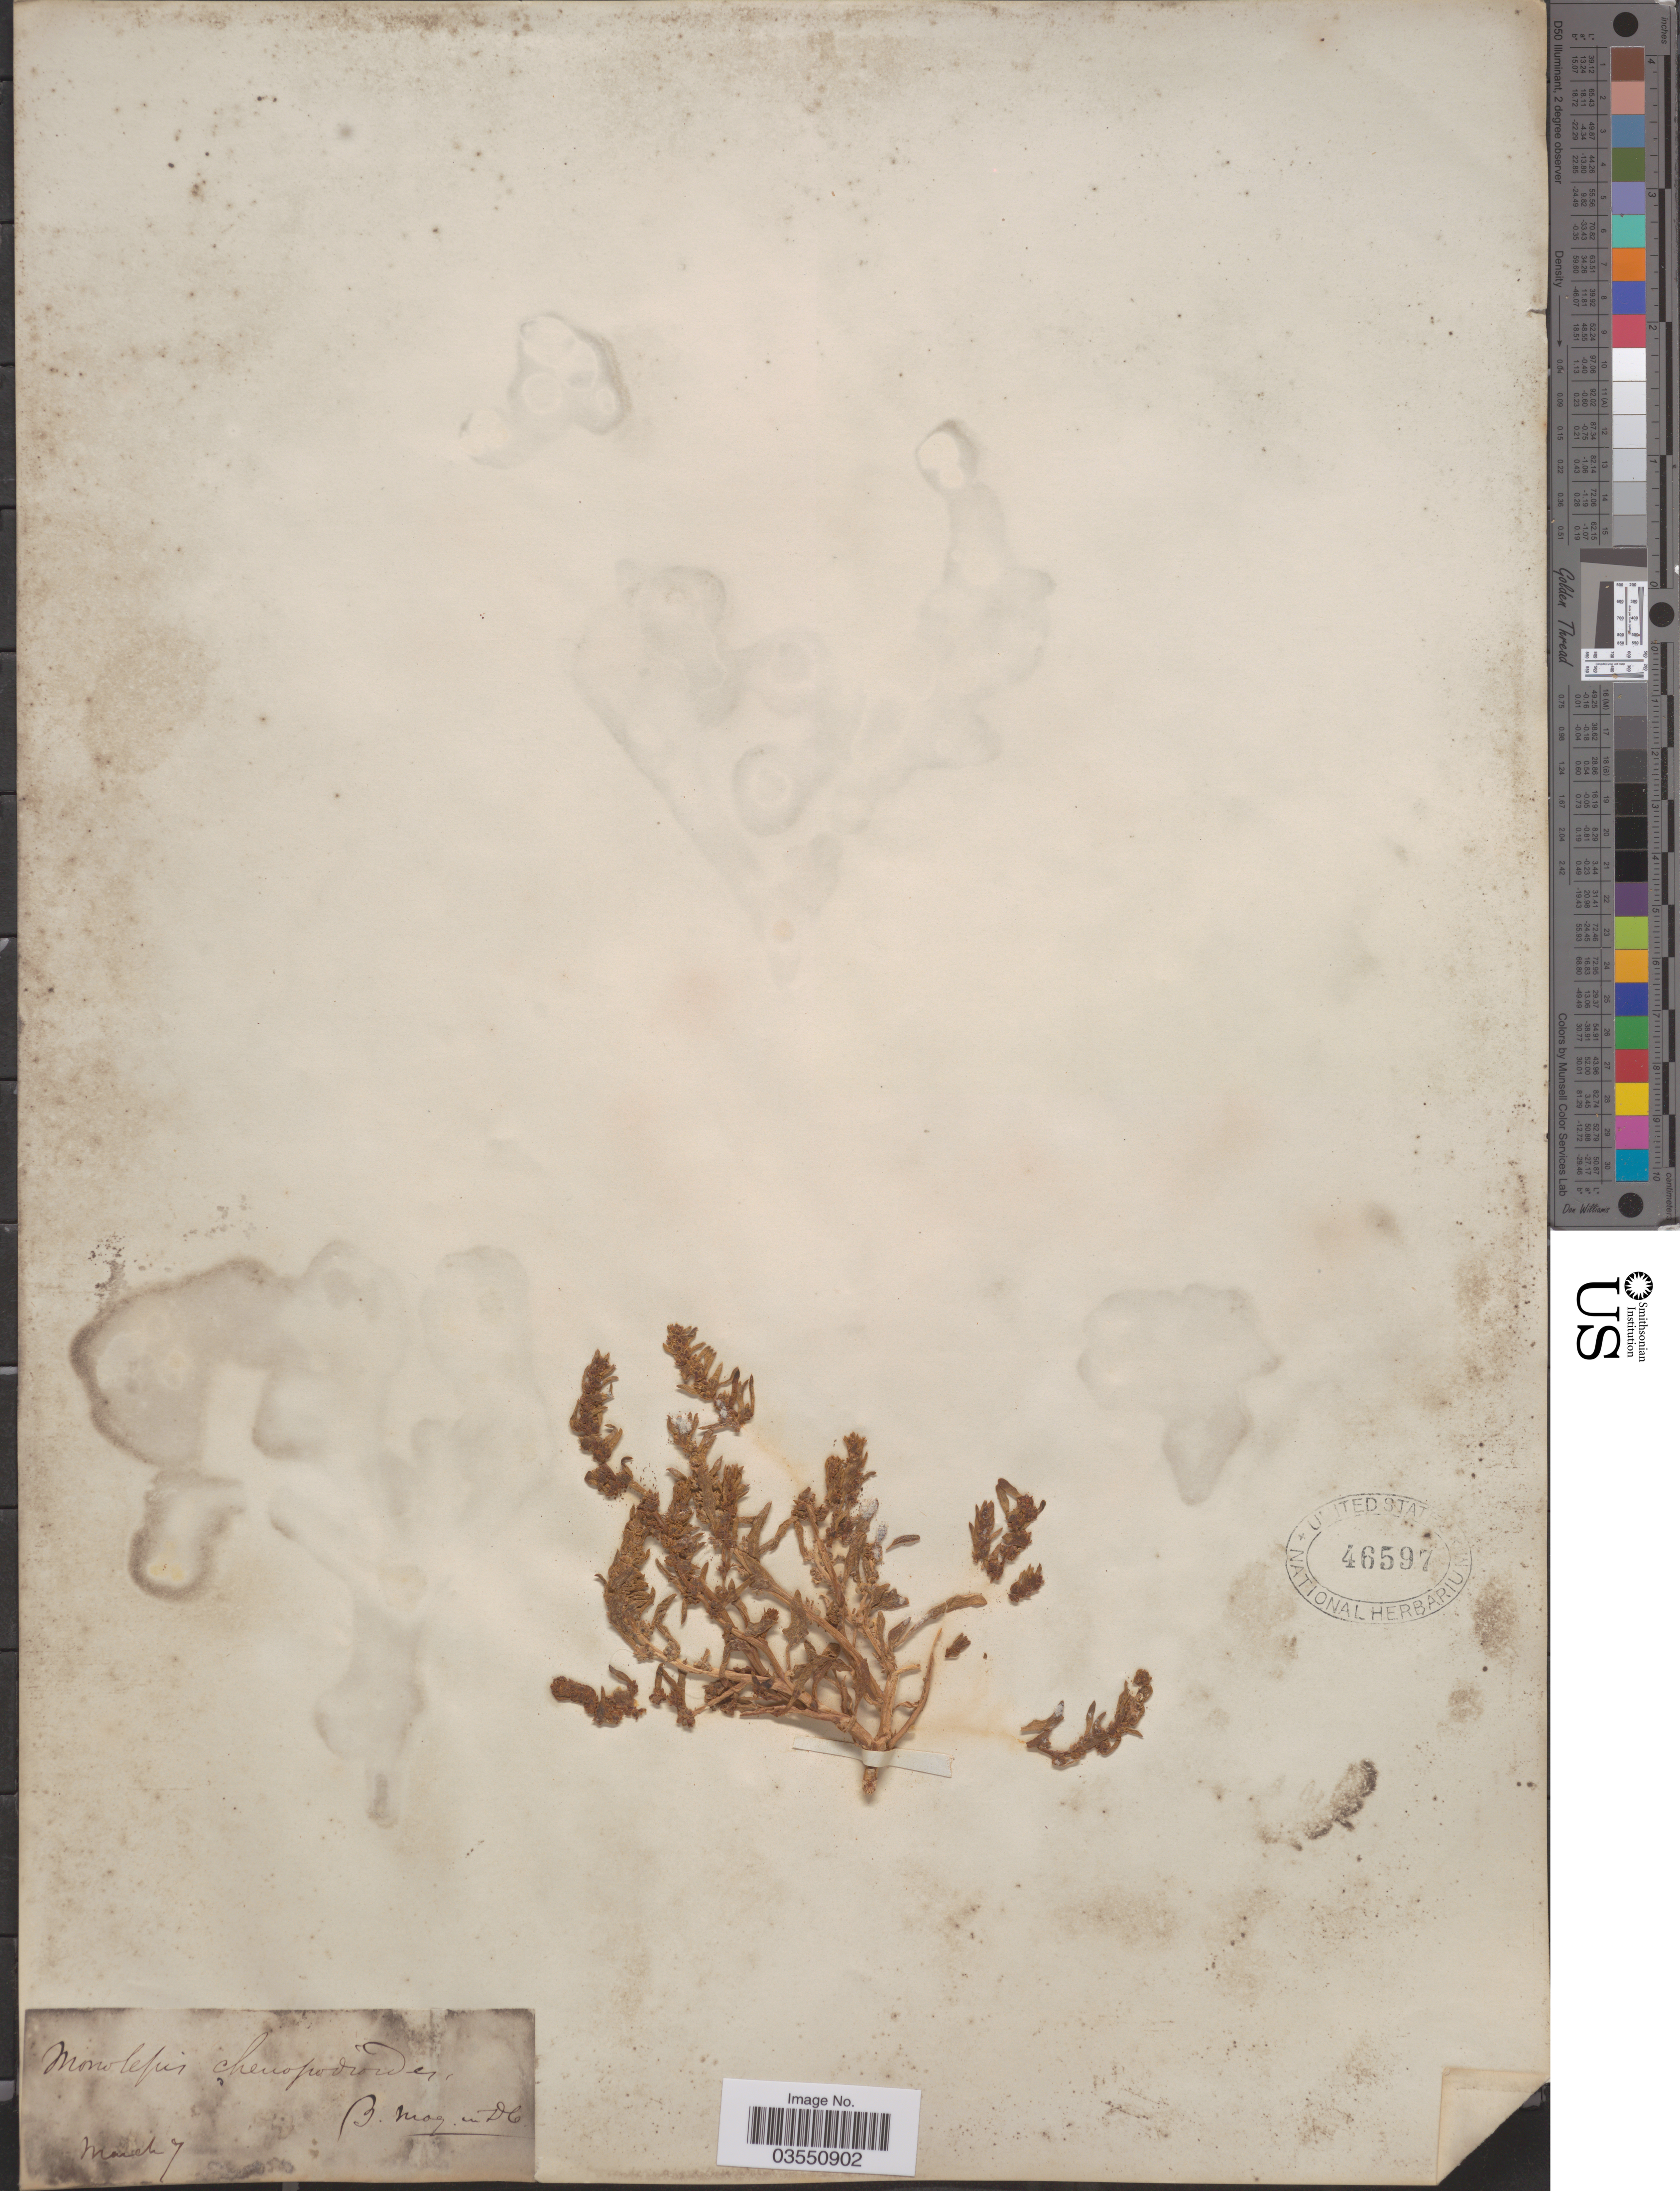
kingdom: Plantae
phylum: Tracheophyta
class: Magnoliopsida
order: Caryophyllales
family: Amaranthaceae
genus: Blitum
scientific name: Blitum nuttallianum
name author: Schult.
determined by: U.S. National Herbarium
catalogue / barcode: US 46597